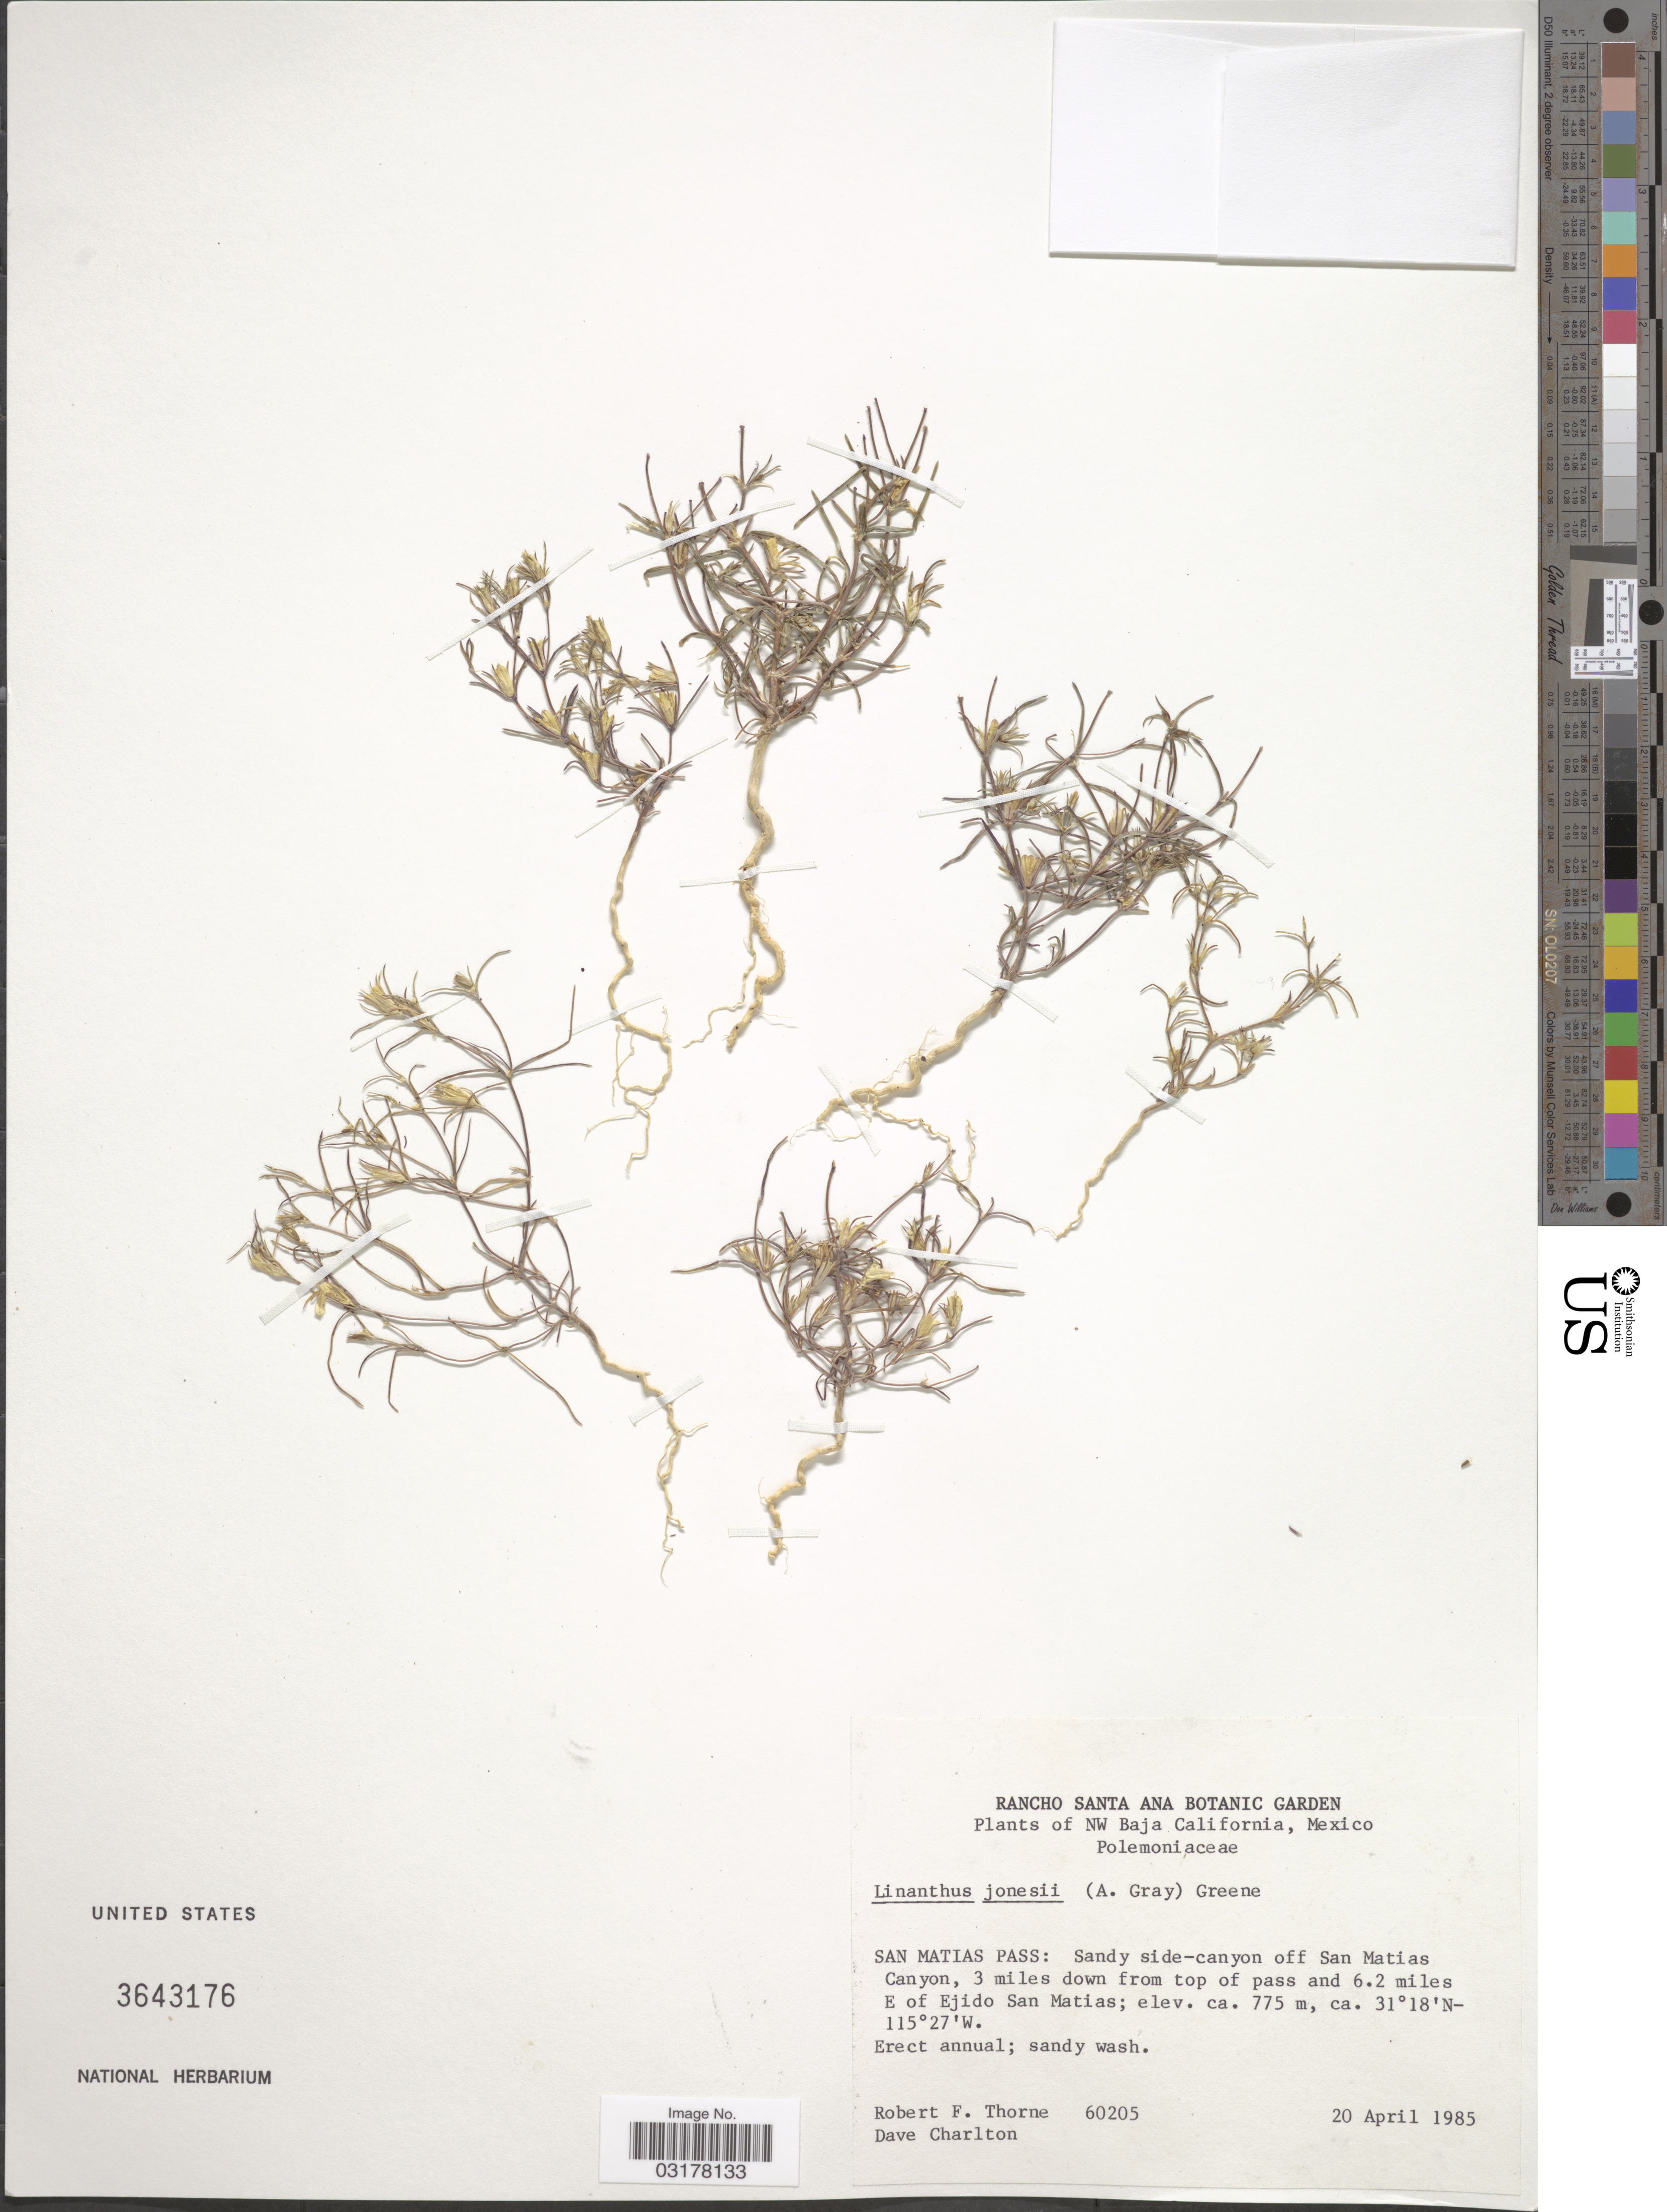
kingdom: Plantae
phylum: Tracheophyta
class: Magnoliopsida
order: Ericales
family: Polemoniaceae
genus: Linanthus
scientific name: Linanthus jonesii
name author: (A. Gray) Greene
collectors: R. F. Thorne & D. Charlton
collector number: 60205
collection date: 1985-04-20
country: Mexico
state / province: Baja California Norte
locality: NW Baja California. San Matias Pass: Sandy side-canyon off San Matias Canyon, 3 miles down from top of pass and 6.2 miles E of Ejido San Matias.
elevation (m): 775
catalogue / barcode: US 3643176